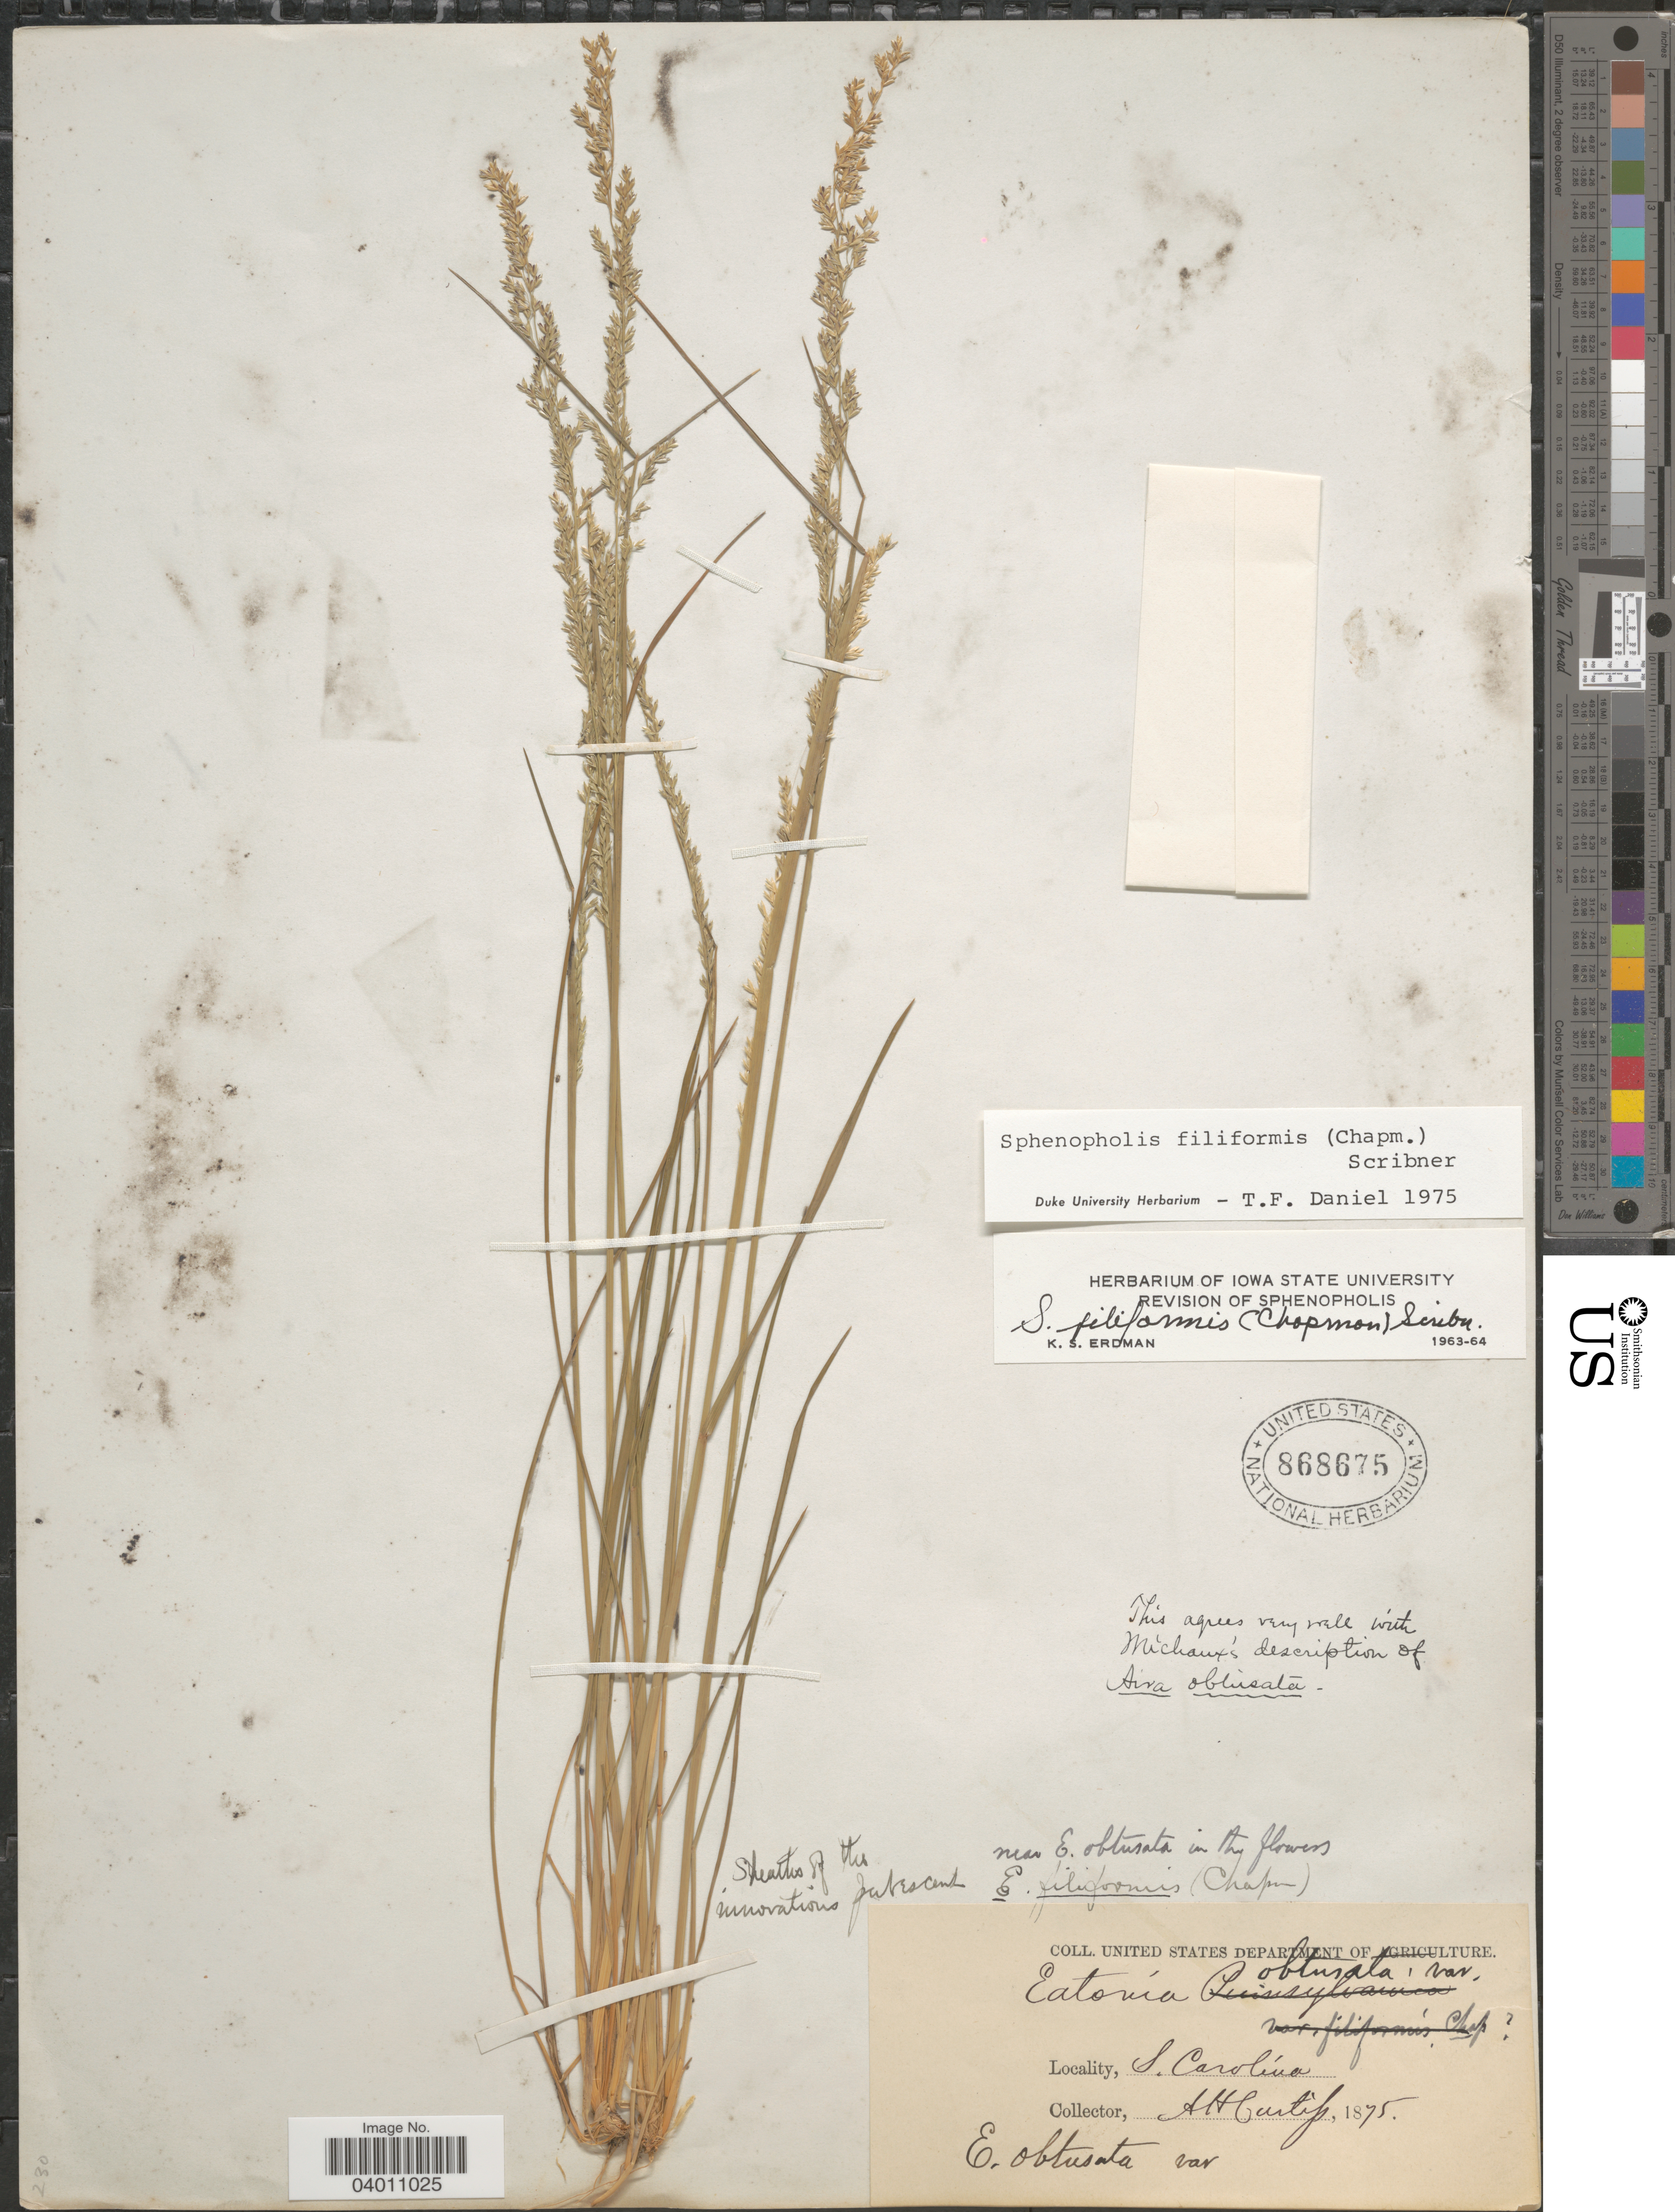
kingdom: Plantae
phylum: Tracheophyta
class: Liliopsida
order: Poales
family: Poaceae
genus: Sphenopholis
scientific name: Sphenopholis filiformis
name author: (Chapm.) Scribn.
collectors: A. H. Curtiss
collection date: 1875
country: United States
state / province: South Carolina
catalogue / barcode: US 868675